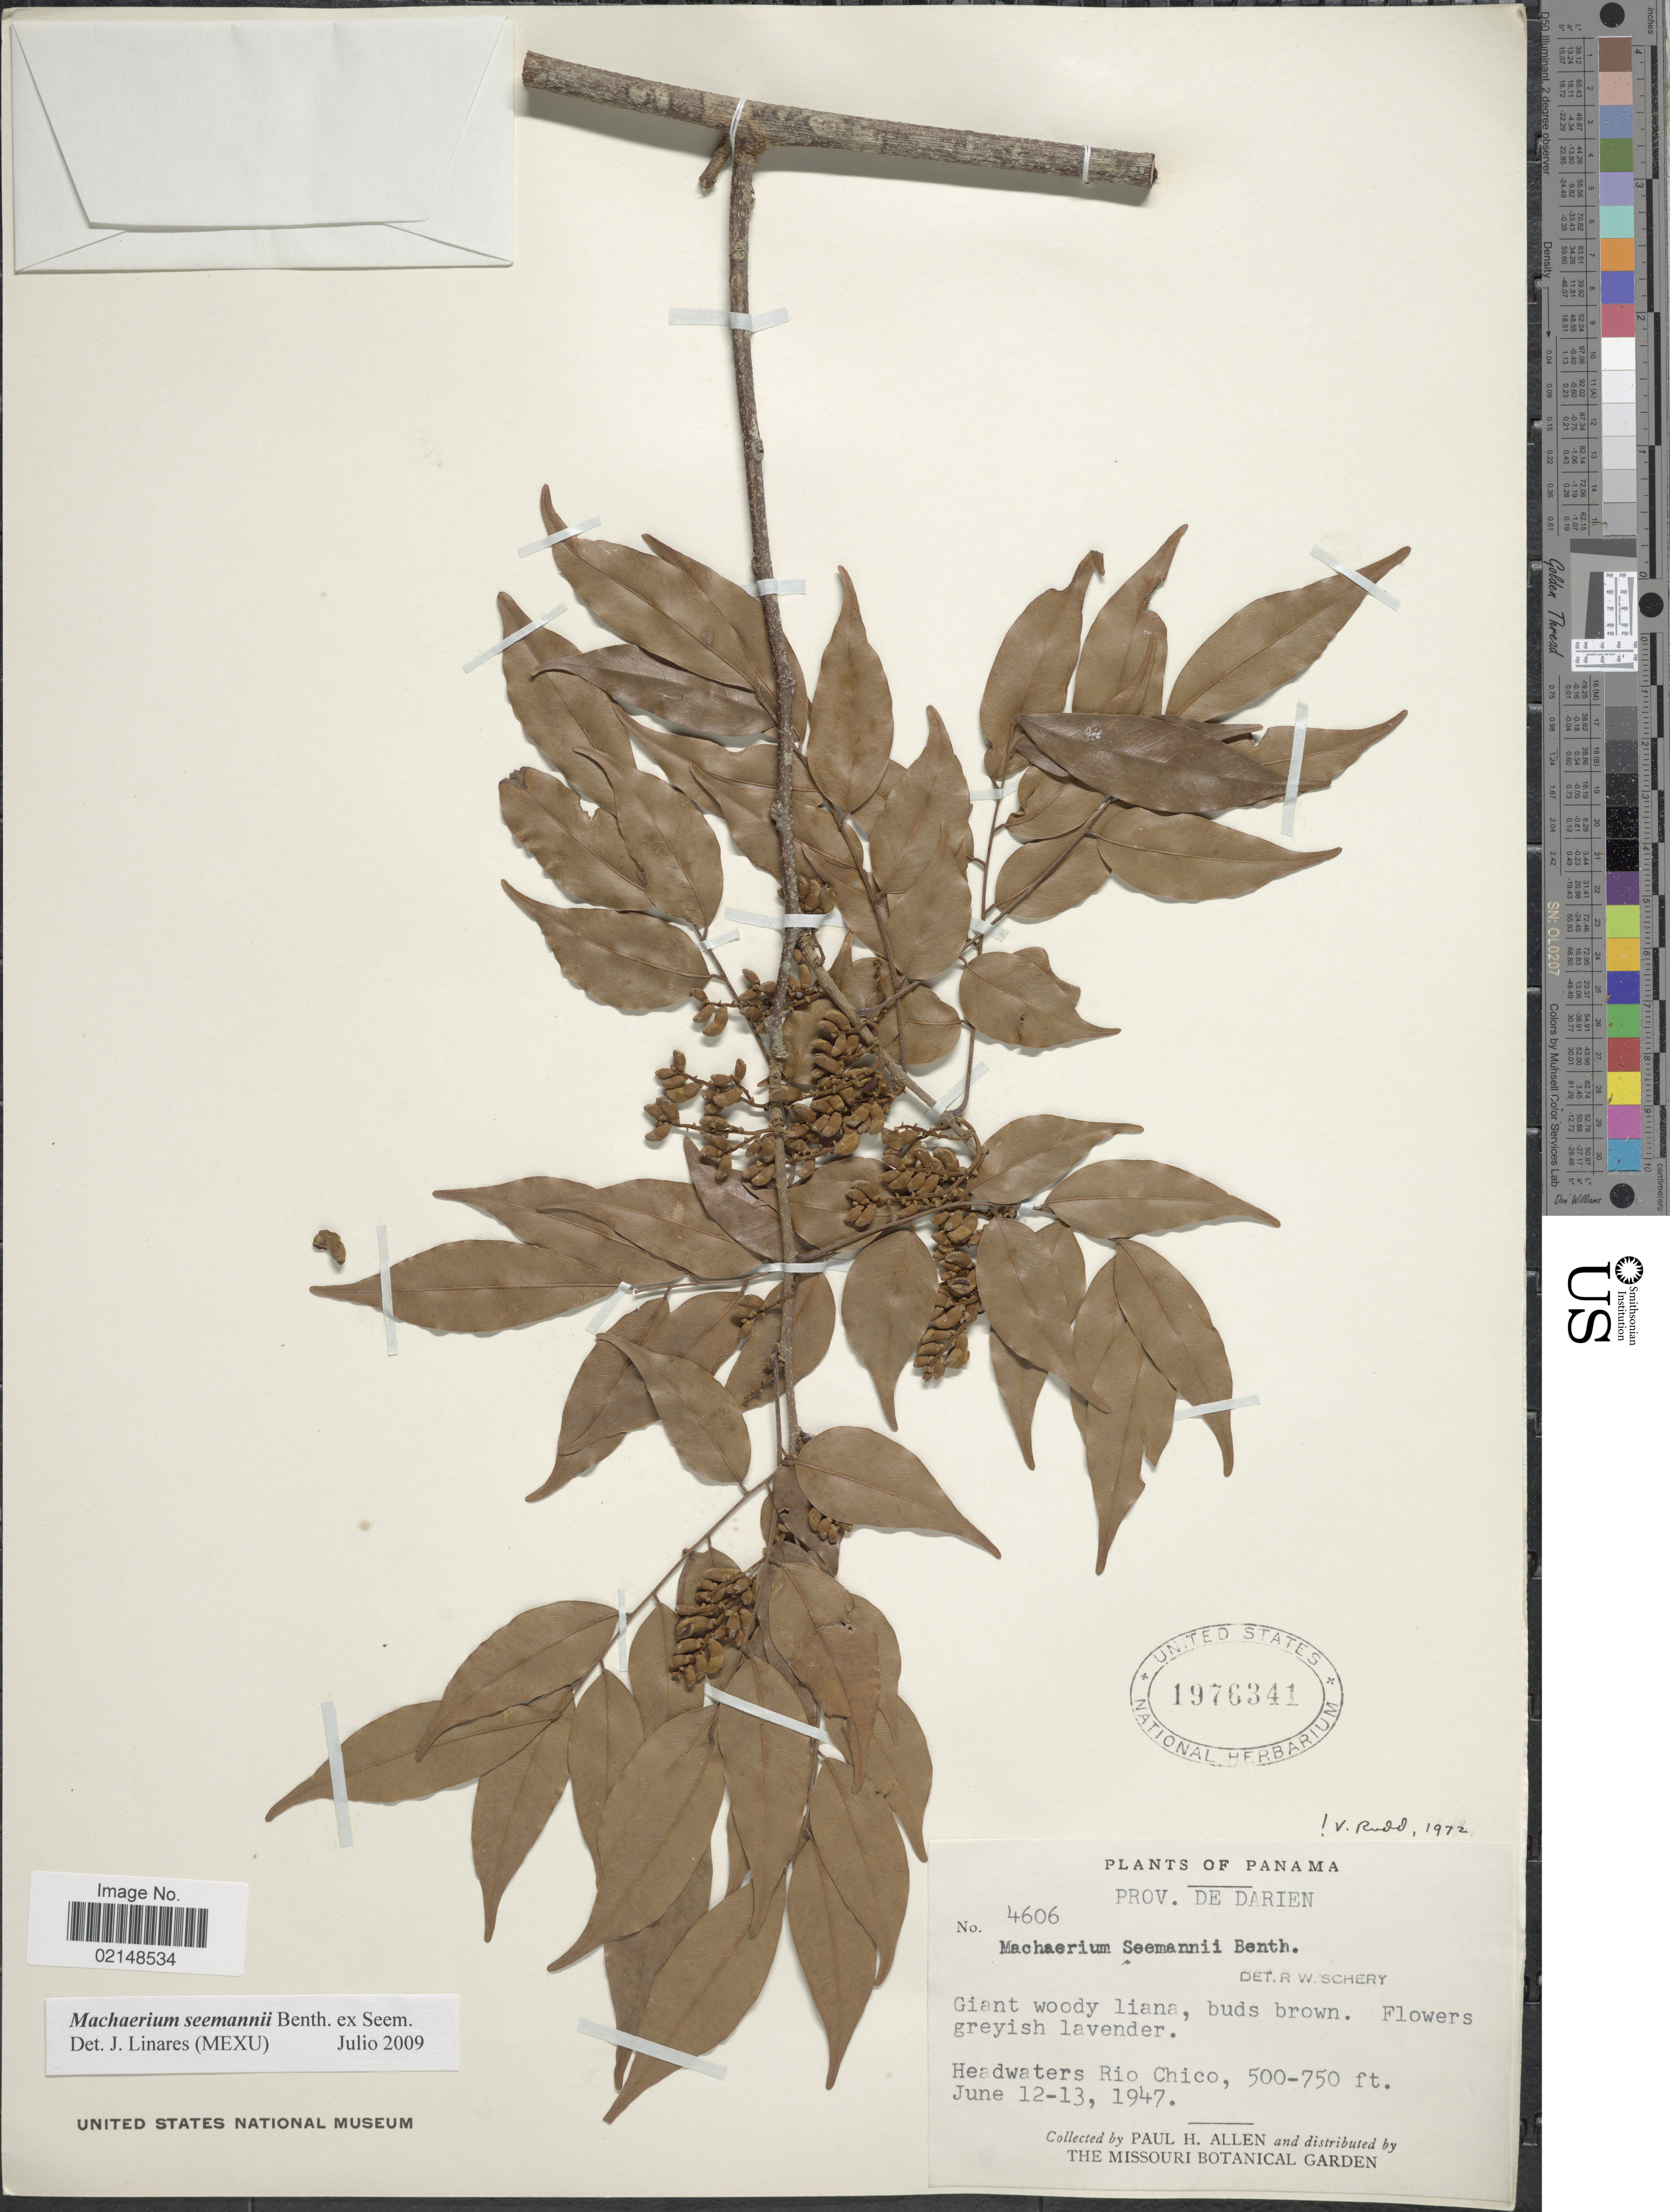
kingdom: Plantae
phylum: Tracheophyta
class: Magnoliopsida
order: Fabales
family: Fabaceae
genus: Machaerium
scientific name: Machaerium seemanni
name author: Benth. in Seem.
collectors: P. H. Allen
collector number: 4606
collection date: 1947-06-12/1947-06-13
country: Panama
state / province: Darién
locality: Prov. de Darien. Headwaters Rio Chico.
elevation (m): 152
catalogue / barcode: US 1976341